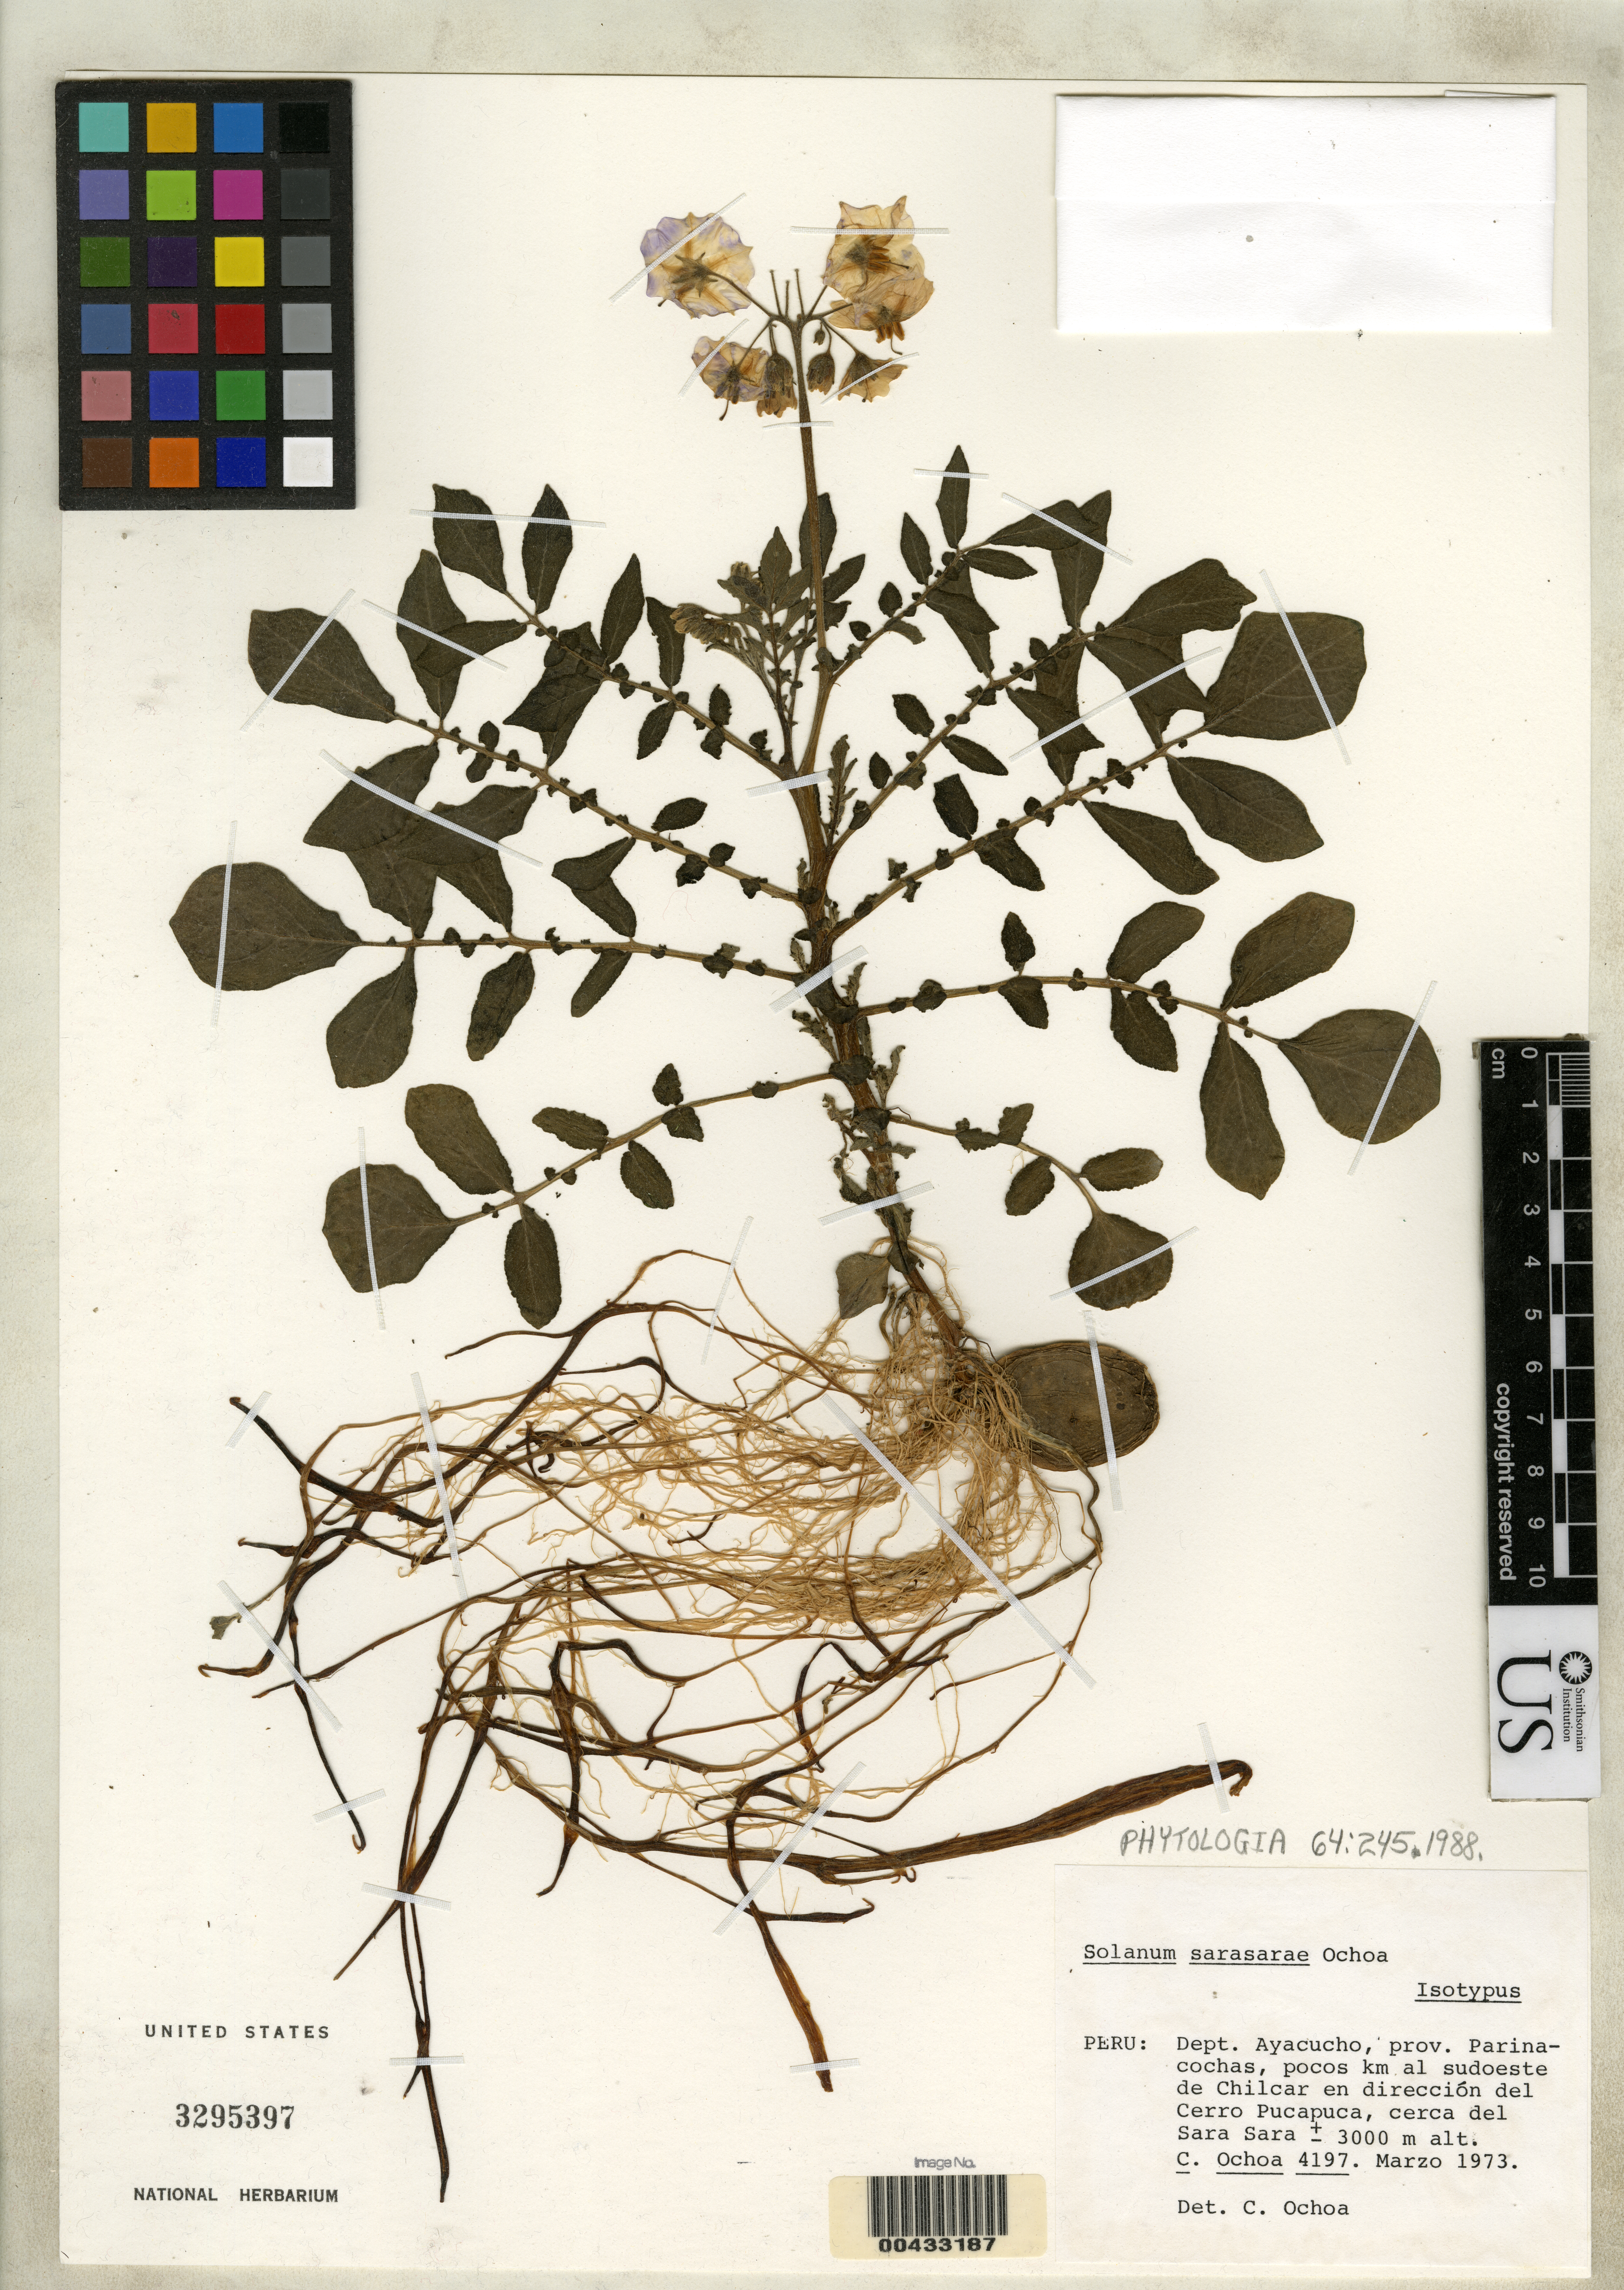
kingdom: Plantae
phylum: Tracheophyta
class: Magnoliopsida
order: Solanales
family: Solanaceae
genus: Solanum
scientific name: Solanum sarasarae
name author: Ochoa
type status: Isotype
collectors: C. M. Ochoa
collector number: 4197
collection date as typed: Mar 1973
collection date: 1973-03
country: Peru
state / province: Ayacucho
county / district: Parinacochas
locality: pocos kms al SW de Chilcar en dirección del Cerro Pucapuca, cerca del Sara Sara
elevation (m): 3000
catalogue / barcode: US 3295397